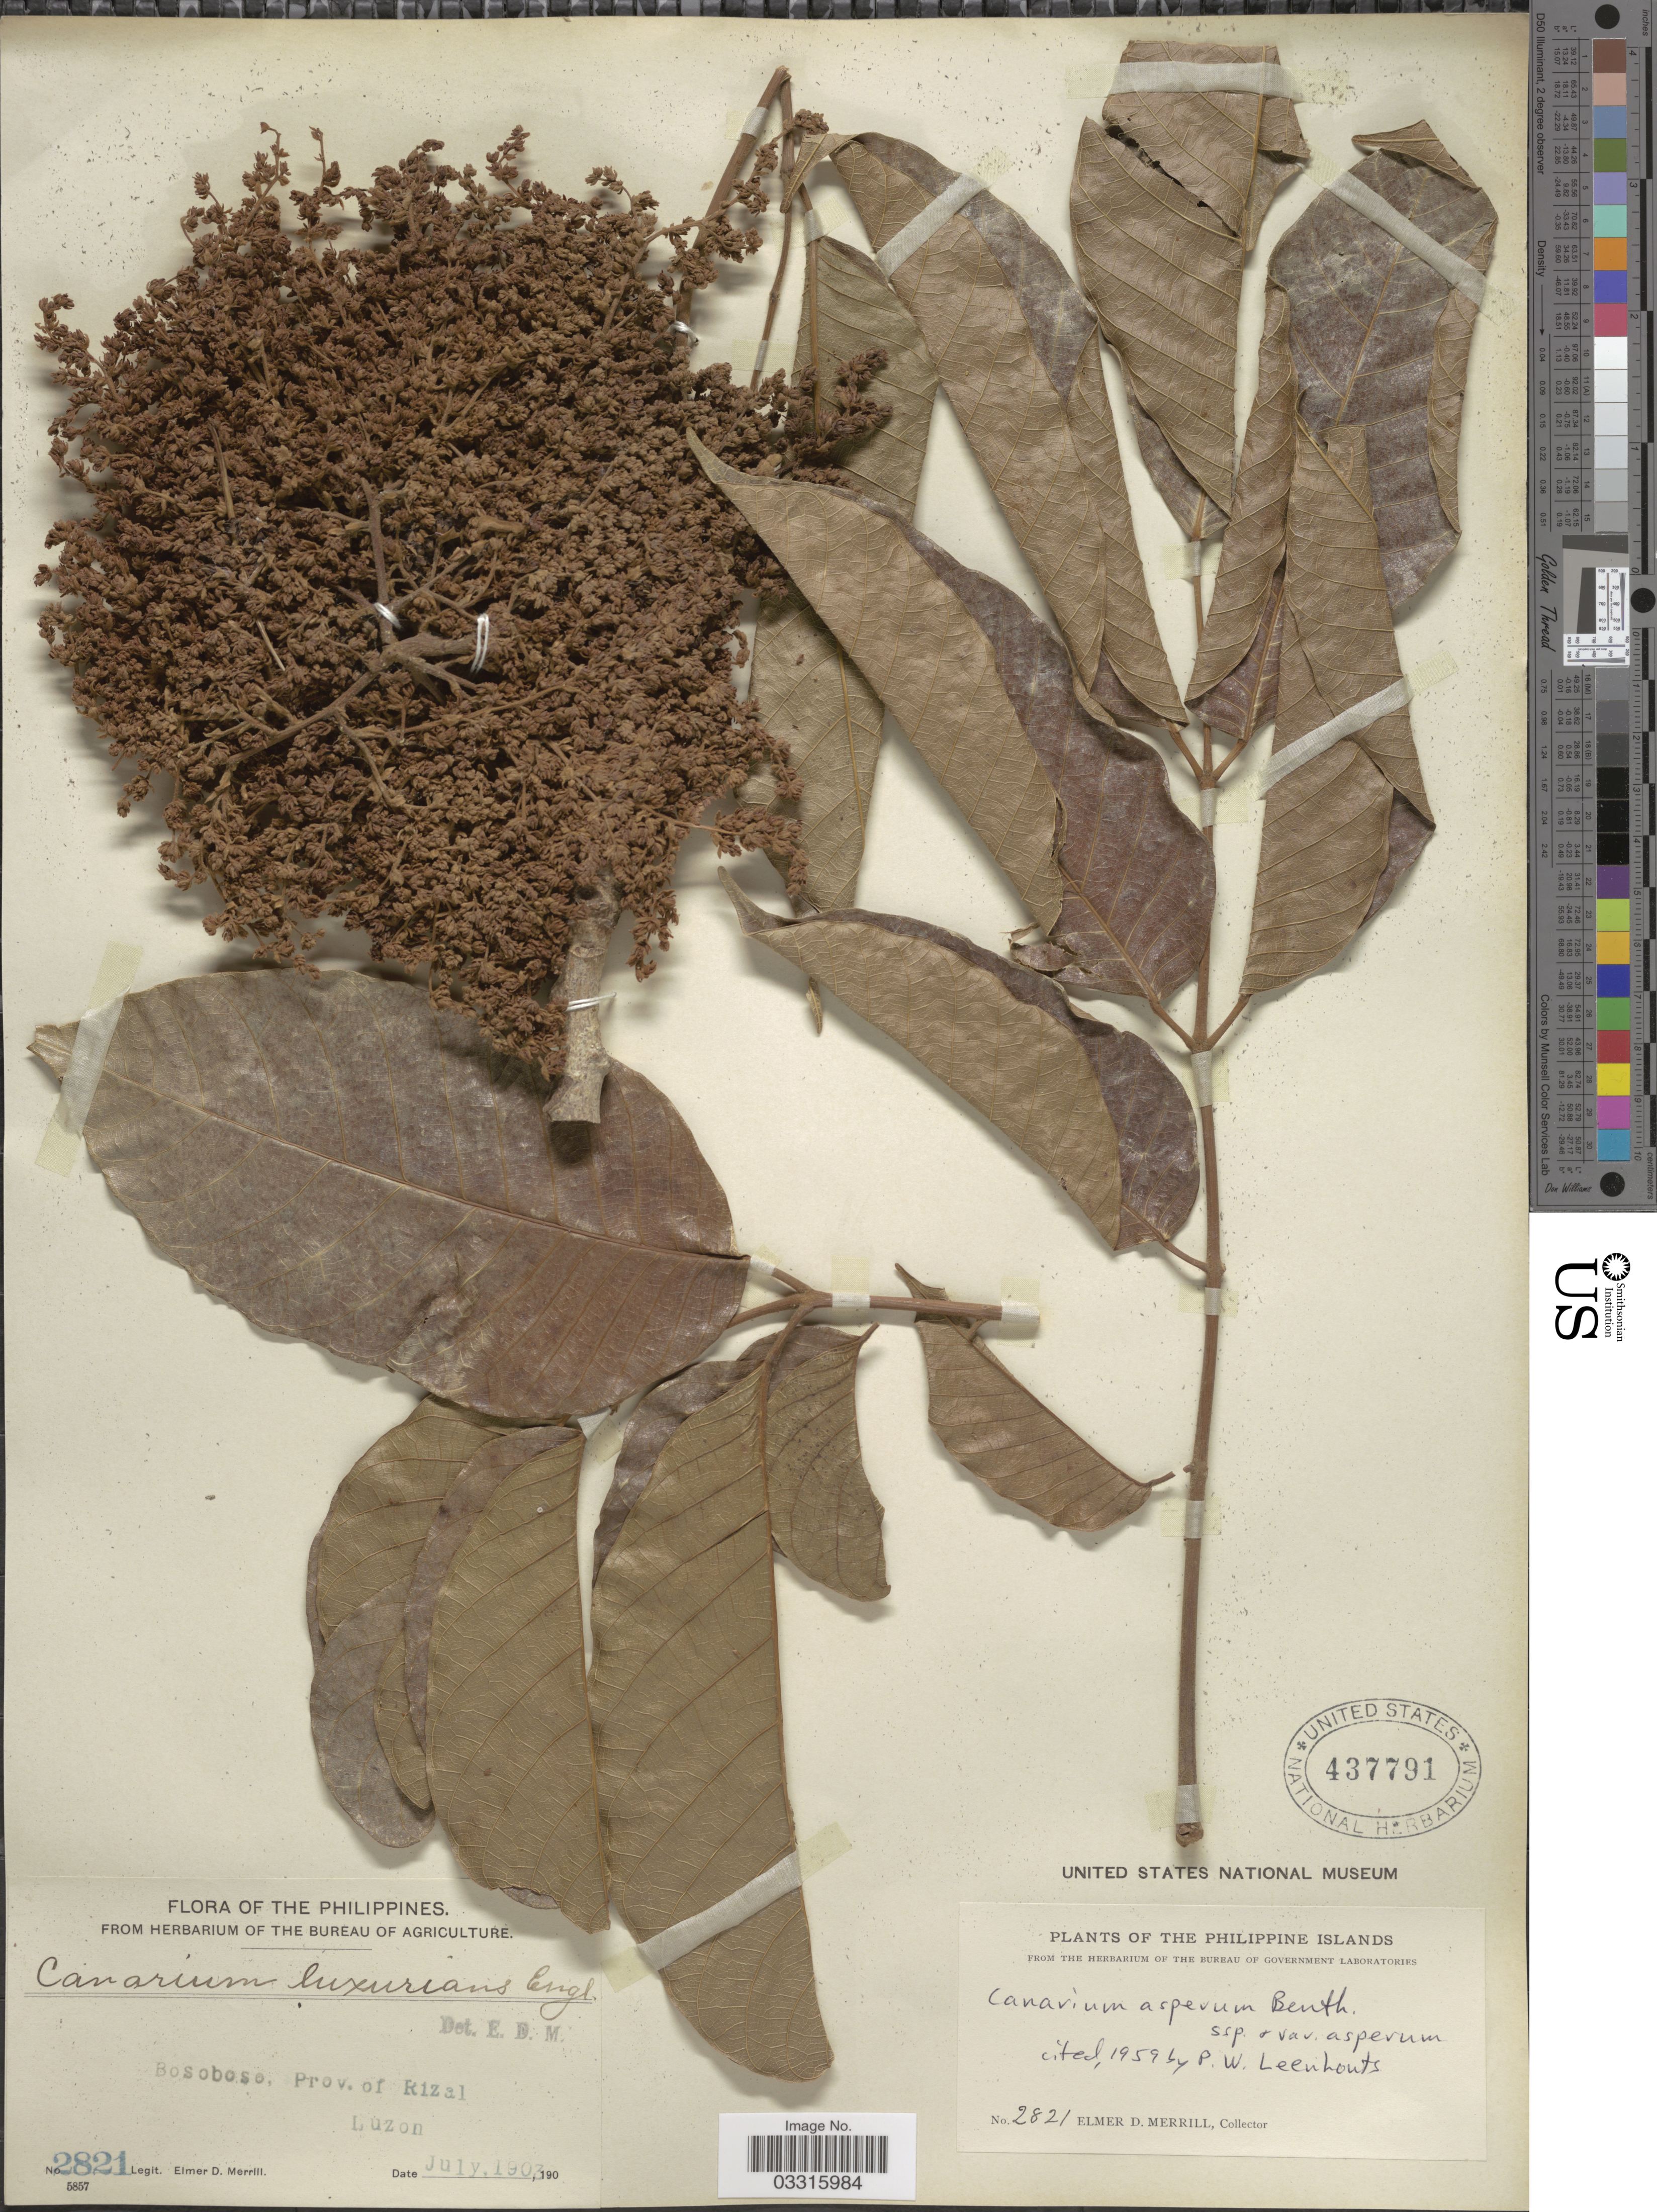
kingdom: Plantae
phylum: Tracheophyta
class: Magnoliopsida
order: Sapindales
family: Burseraceae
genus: Canarium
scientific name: Canarium asperum subsp. asperum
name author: Benth.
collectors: E. D. Merrill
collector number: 2821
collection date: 1903-07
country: Philippines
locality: Bosoboso, Prov. of Rizal. Luzon.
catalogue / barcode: US 437791